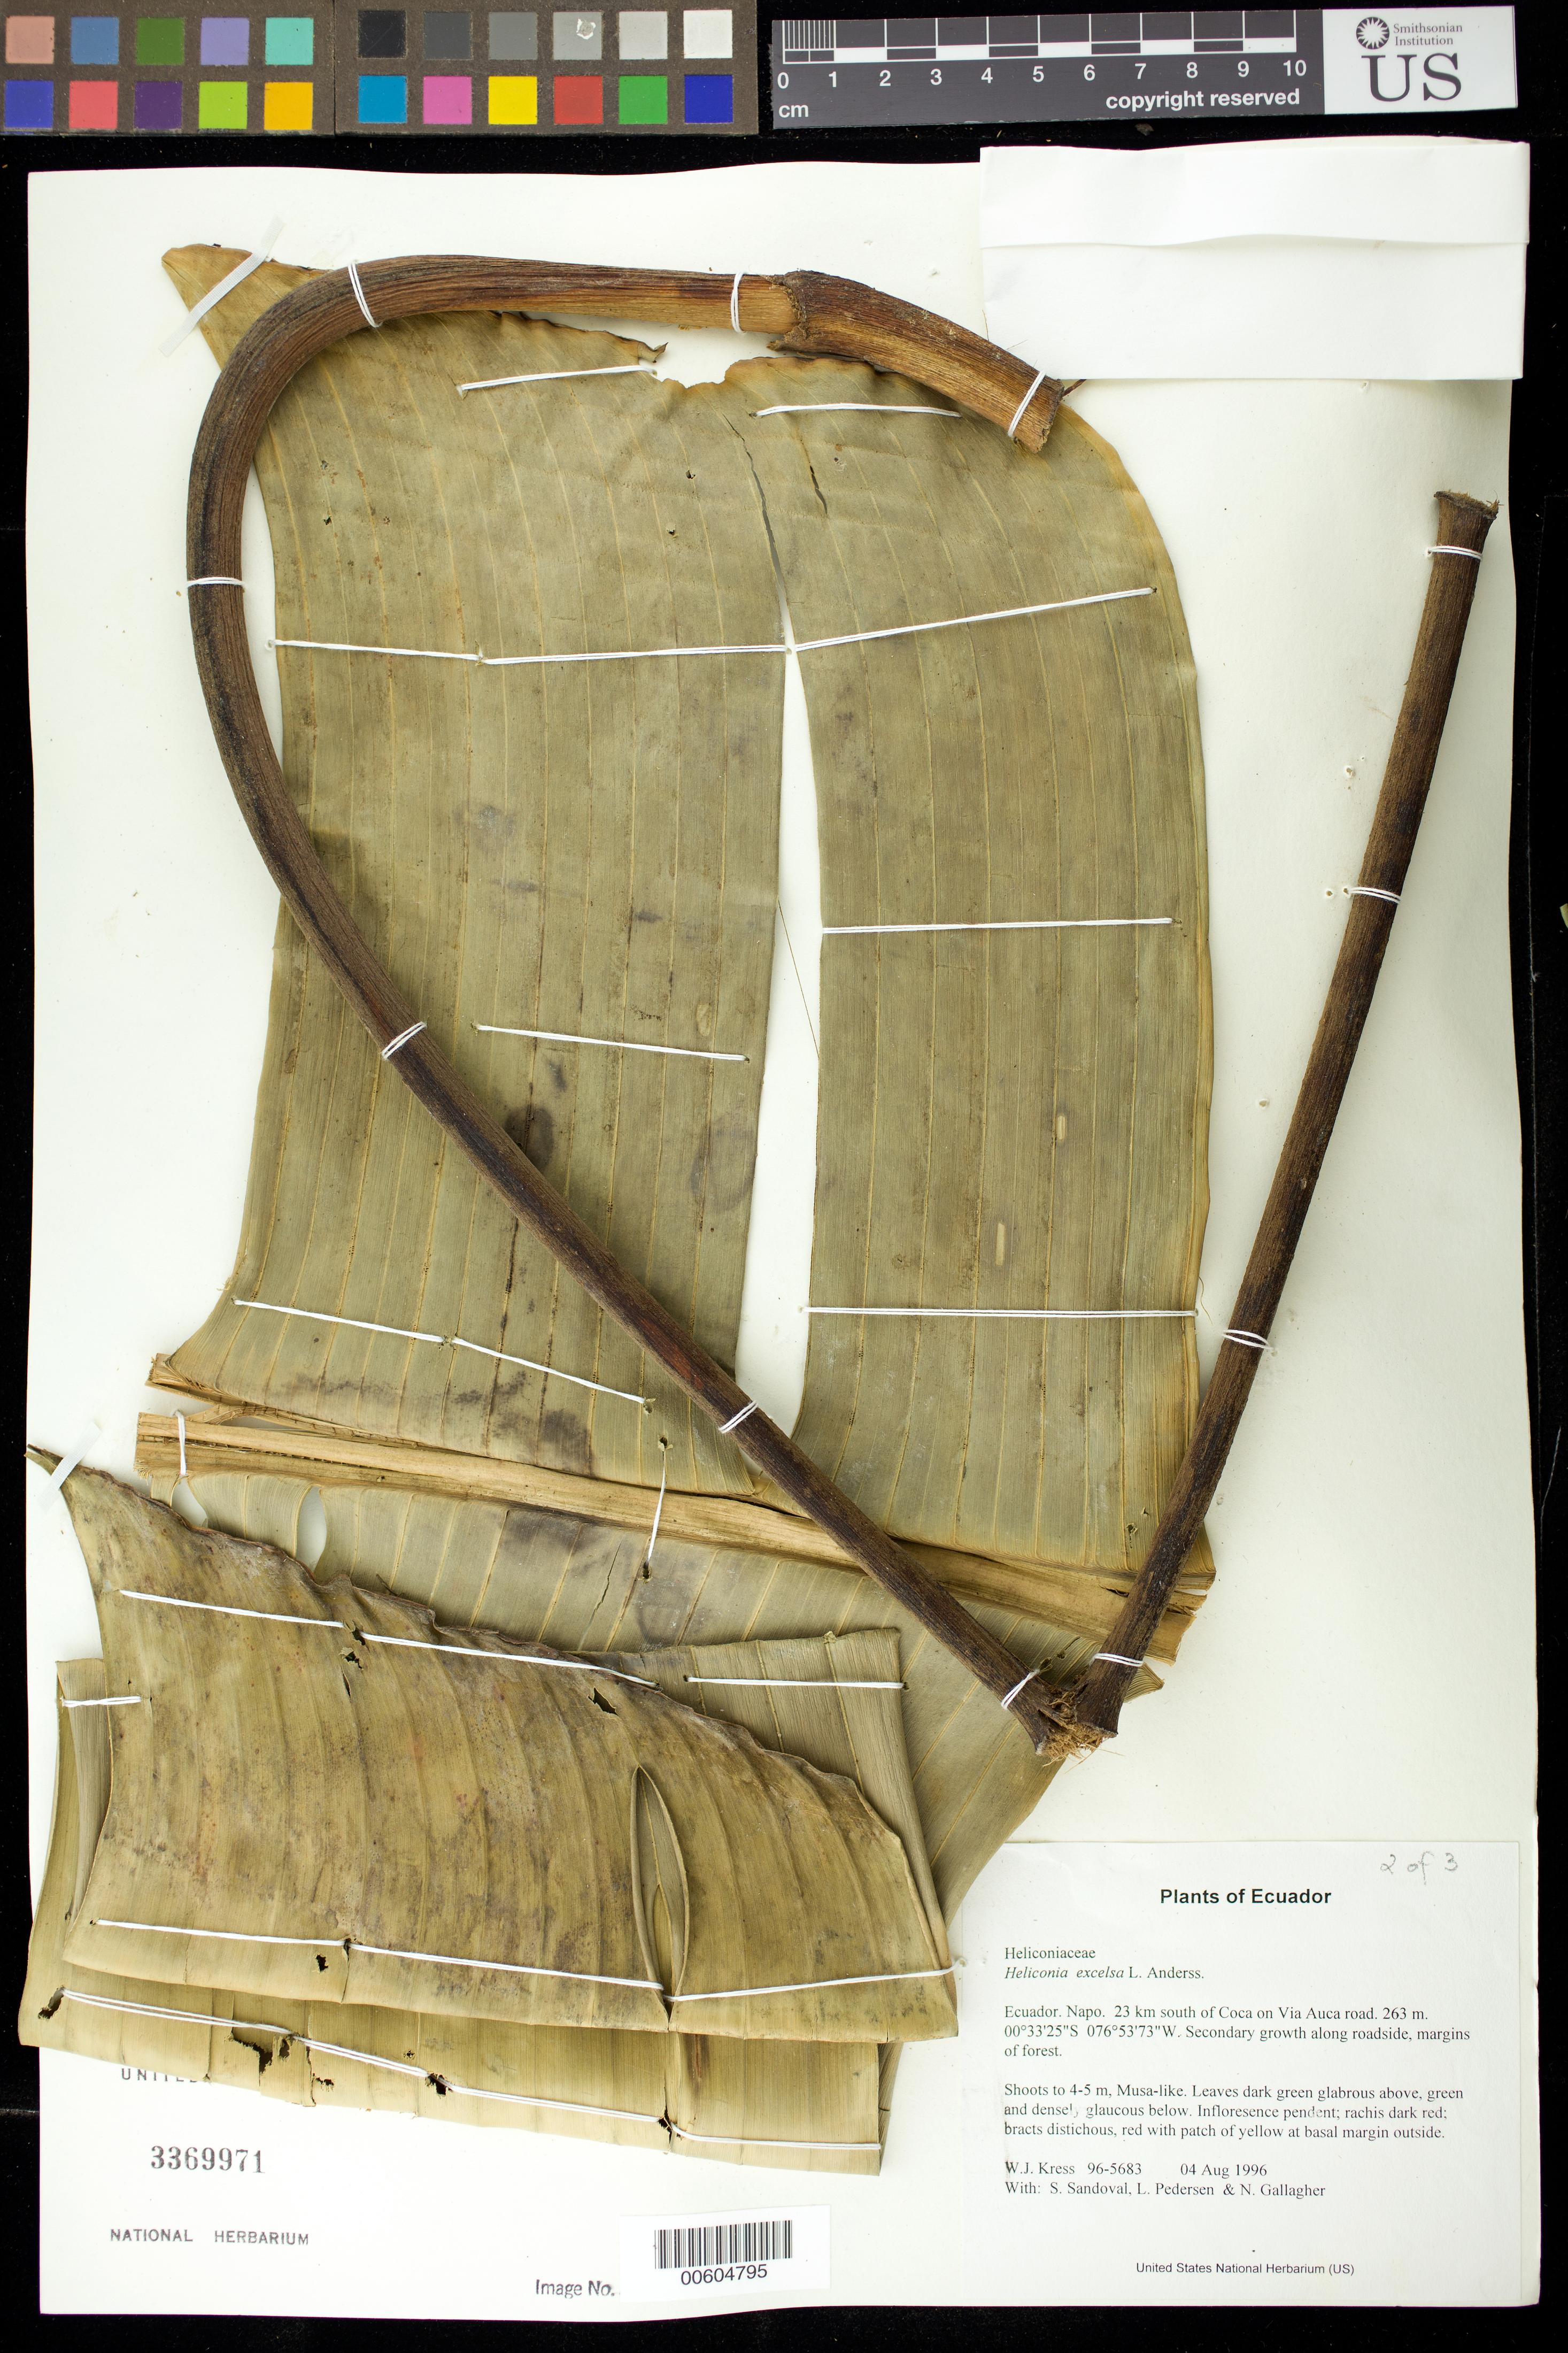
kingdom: Plantae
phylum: Tracheophyta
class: Liliopsida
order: Zingiberales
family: Heliconiaceae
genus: Heliconia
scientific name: Heliconia excelsa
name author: L. Andersson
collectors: W. J. Kress, S. Sandoval, L. Pedersen & N. L. Gallagher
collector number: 96-5683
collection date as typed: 04 Aug 1996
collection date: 1996-08-04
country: Ecuador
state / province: Napo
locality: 23 km south of Coca on Via Auca road.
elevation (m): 263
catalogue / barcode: US 3369971